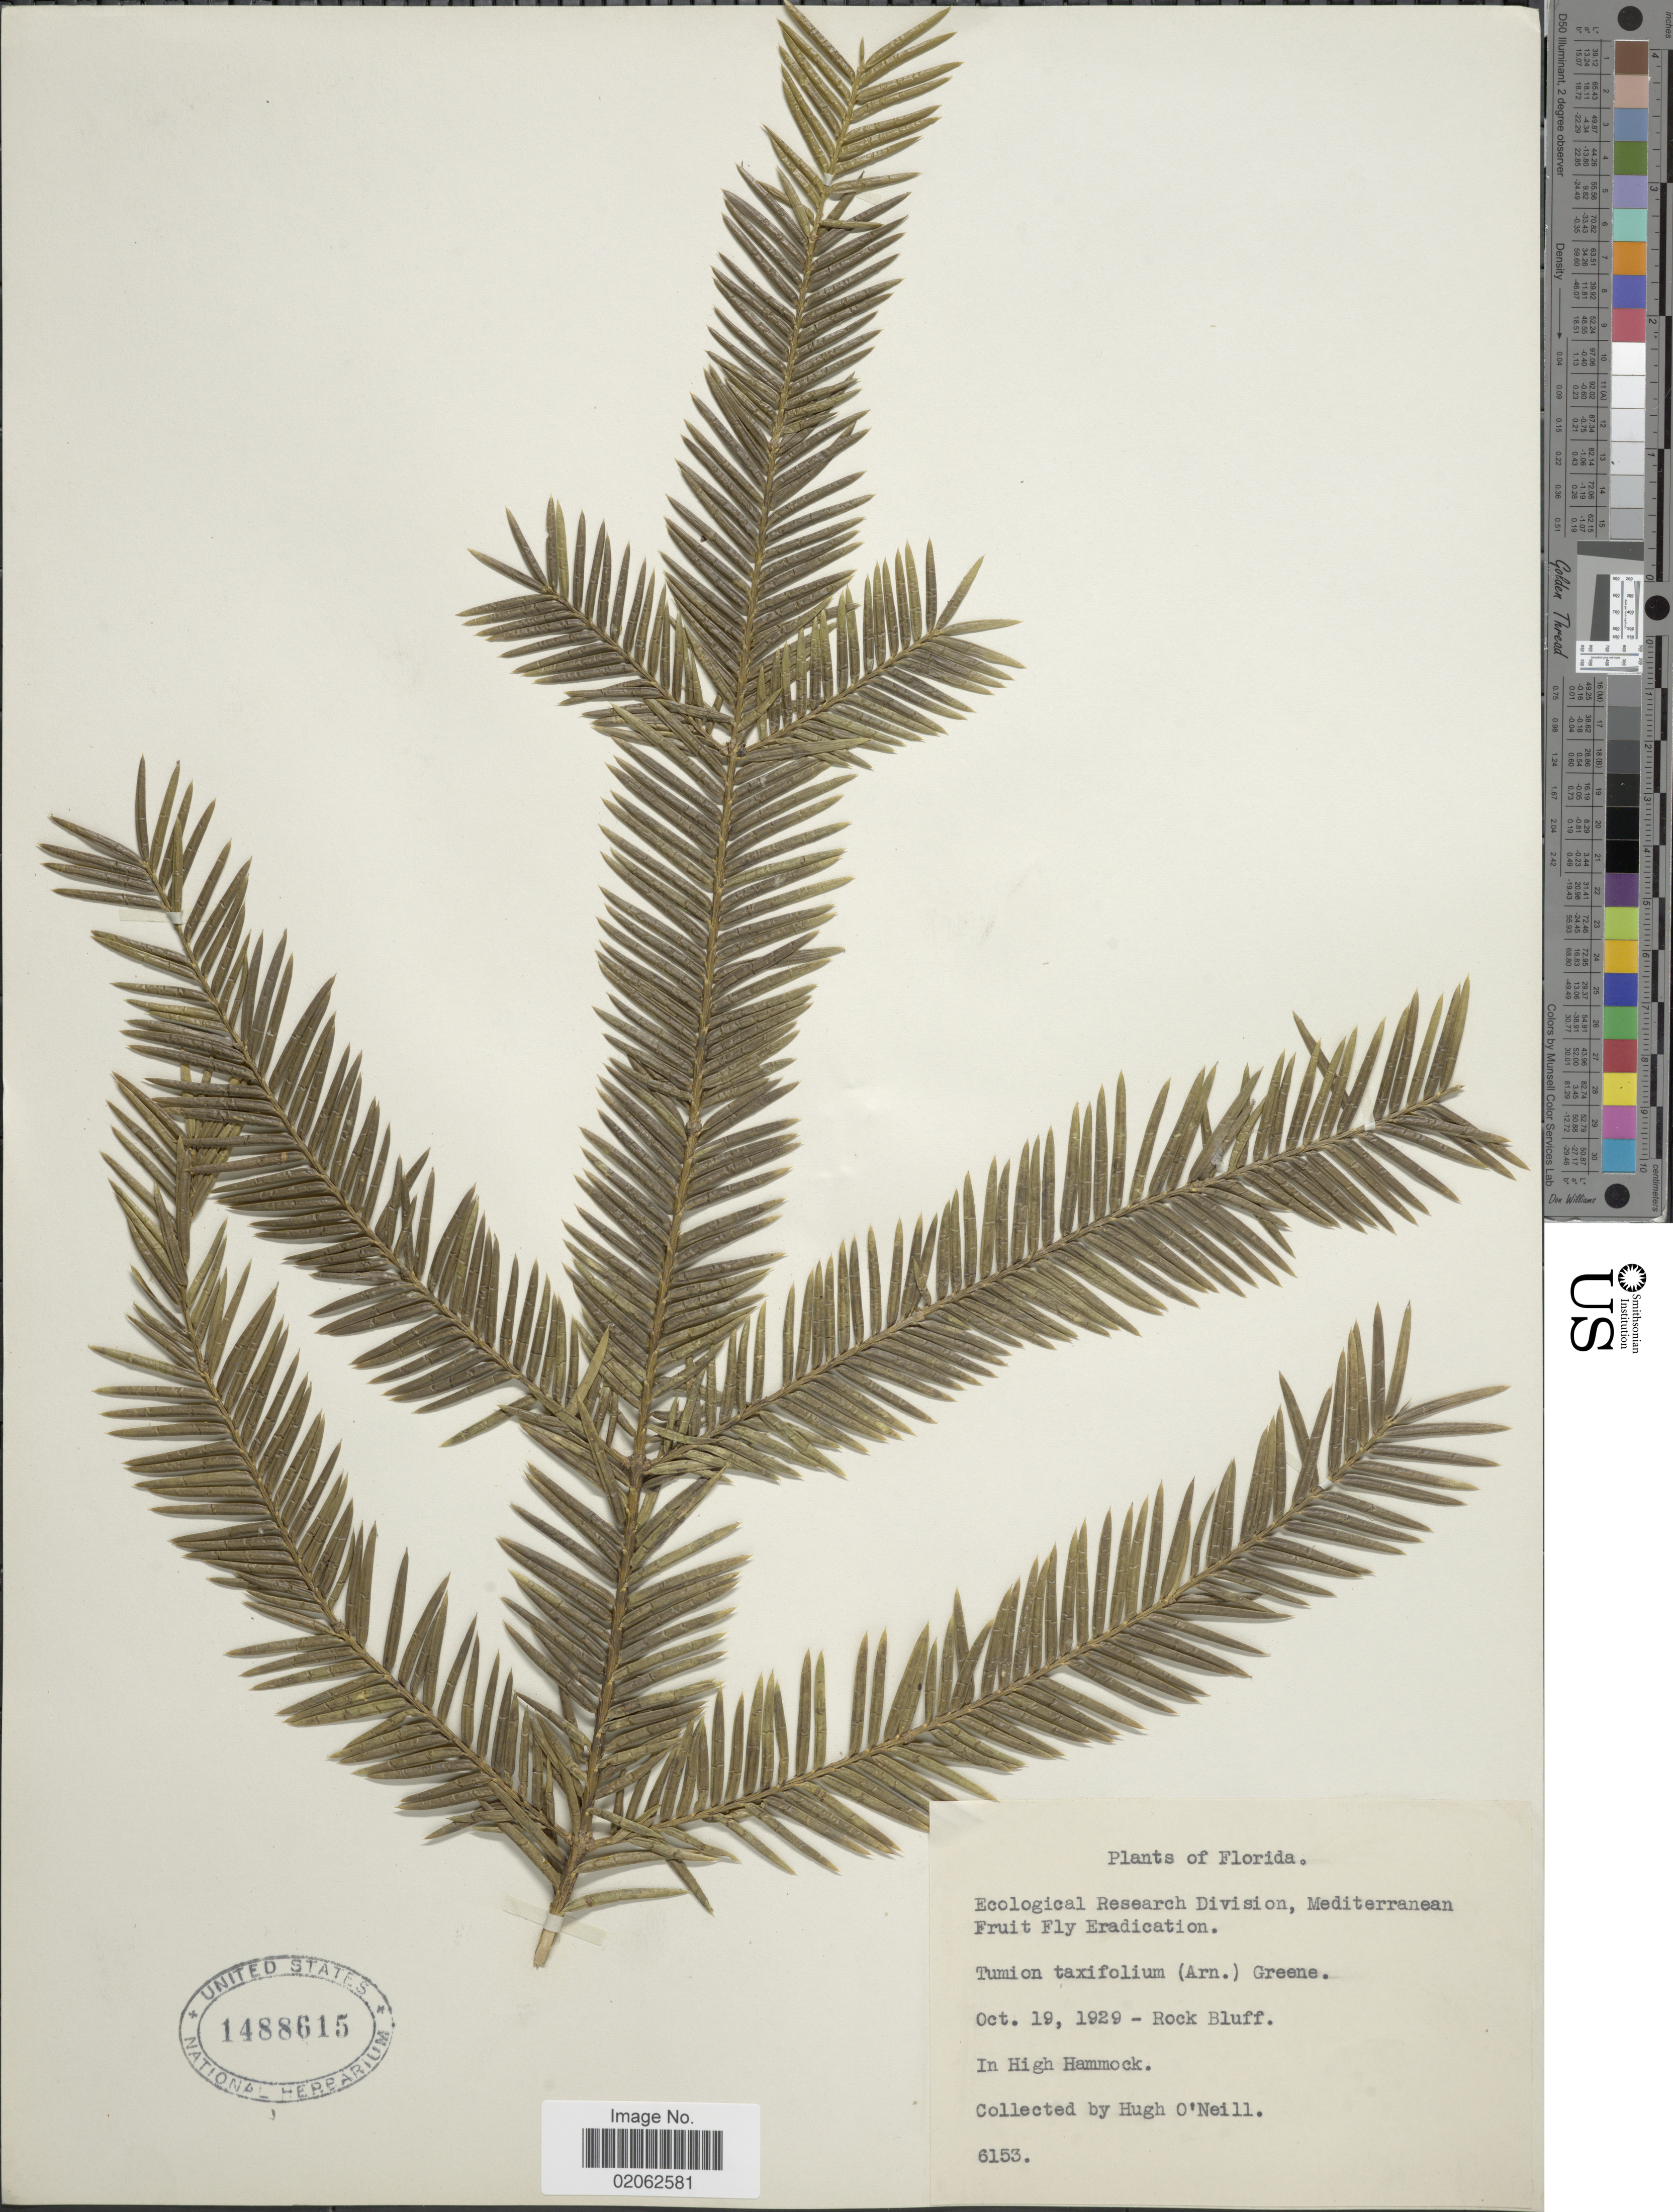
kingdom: Plantae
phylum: Tracheophyta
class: Pinopsida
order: Pinales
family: Taxaceae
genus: Torreya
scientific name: Torreya taxifolia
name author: Arn.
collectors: H. O'Neill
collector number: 6153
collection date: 1929-10-19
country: United States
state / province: Florida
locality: Rock Bluff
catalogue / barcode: US 1488615